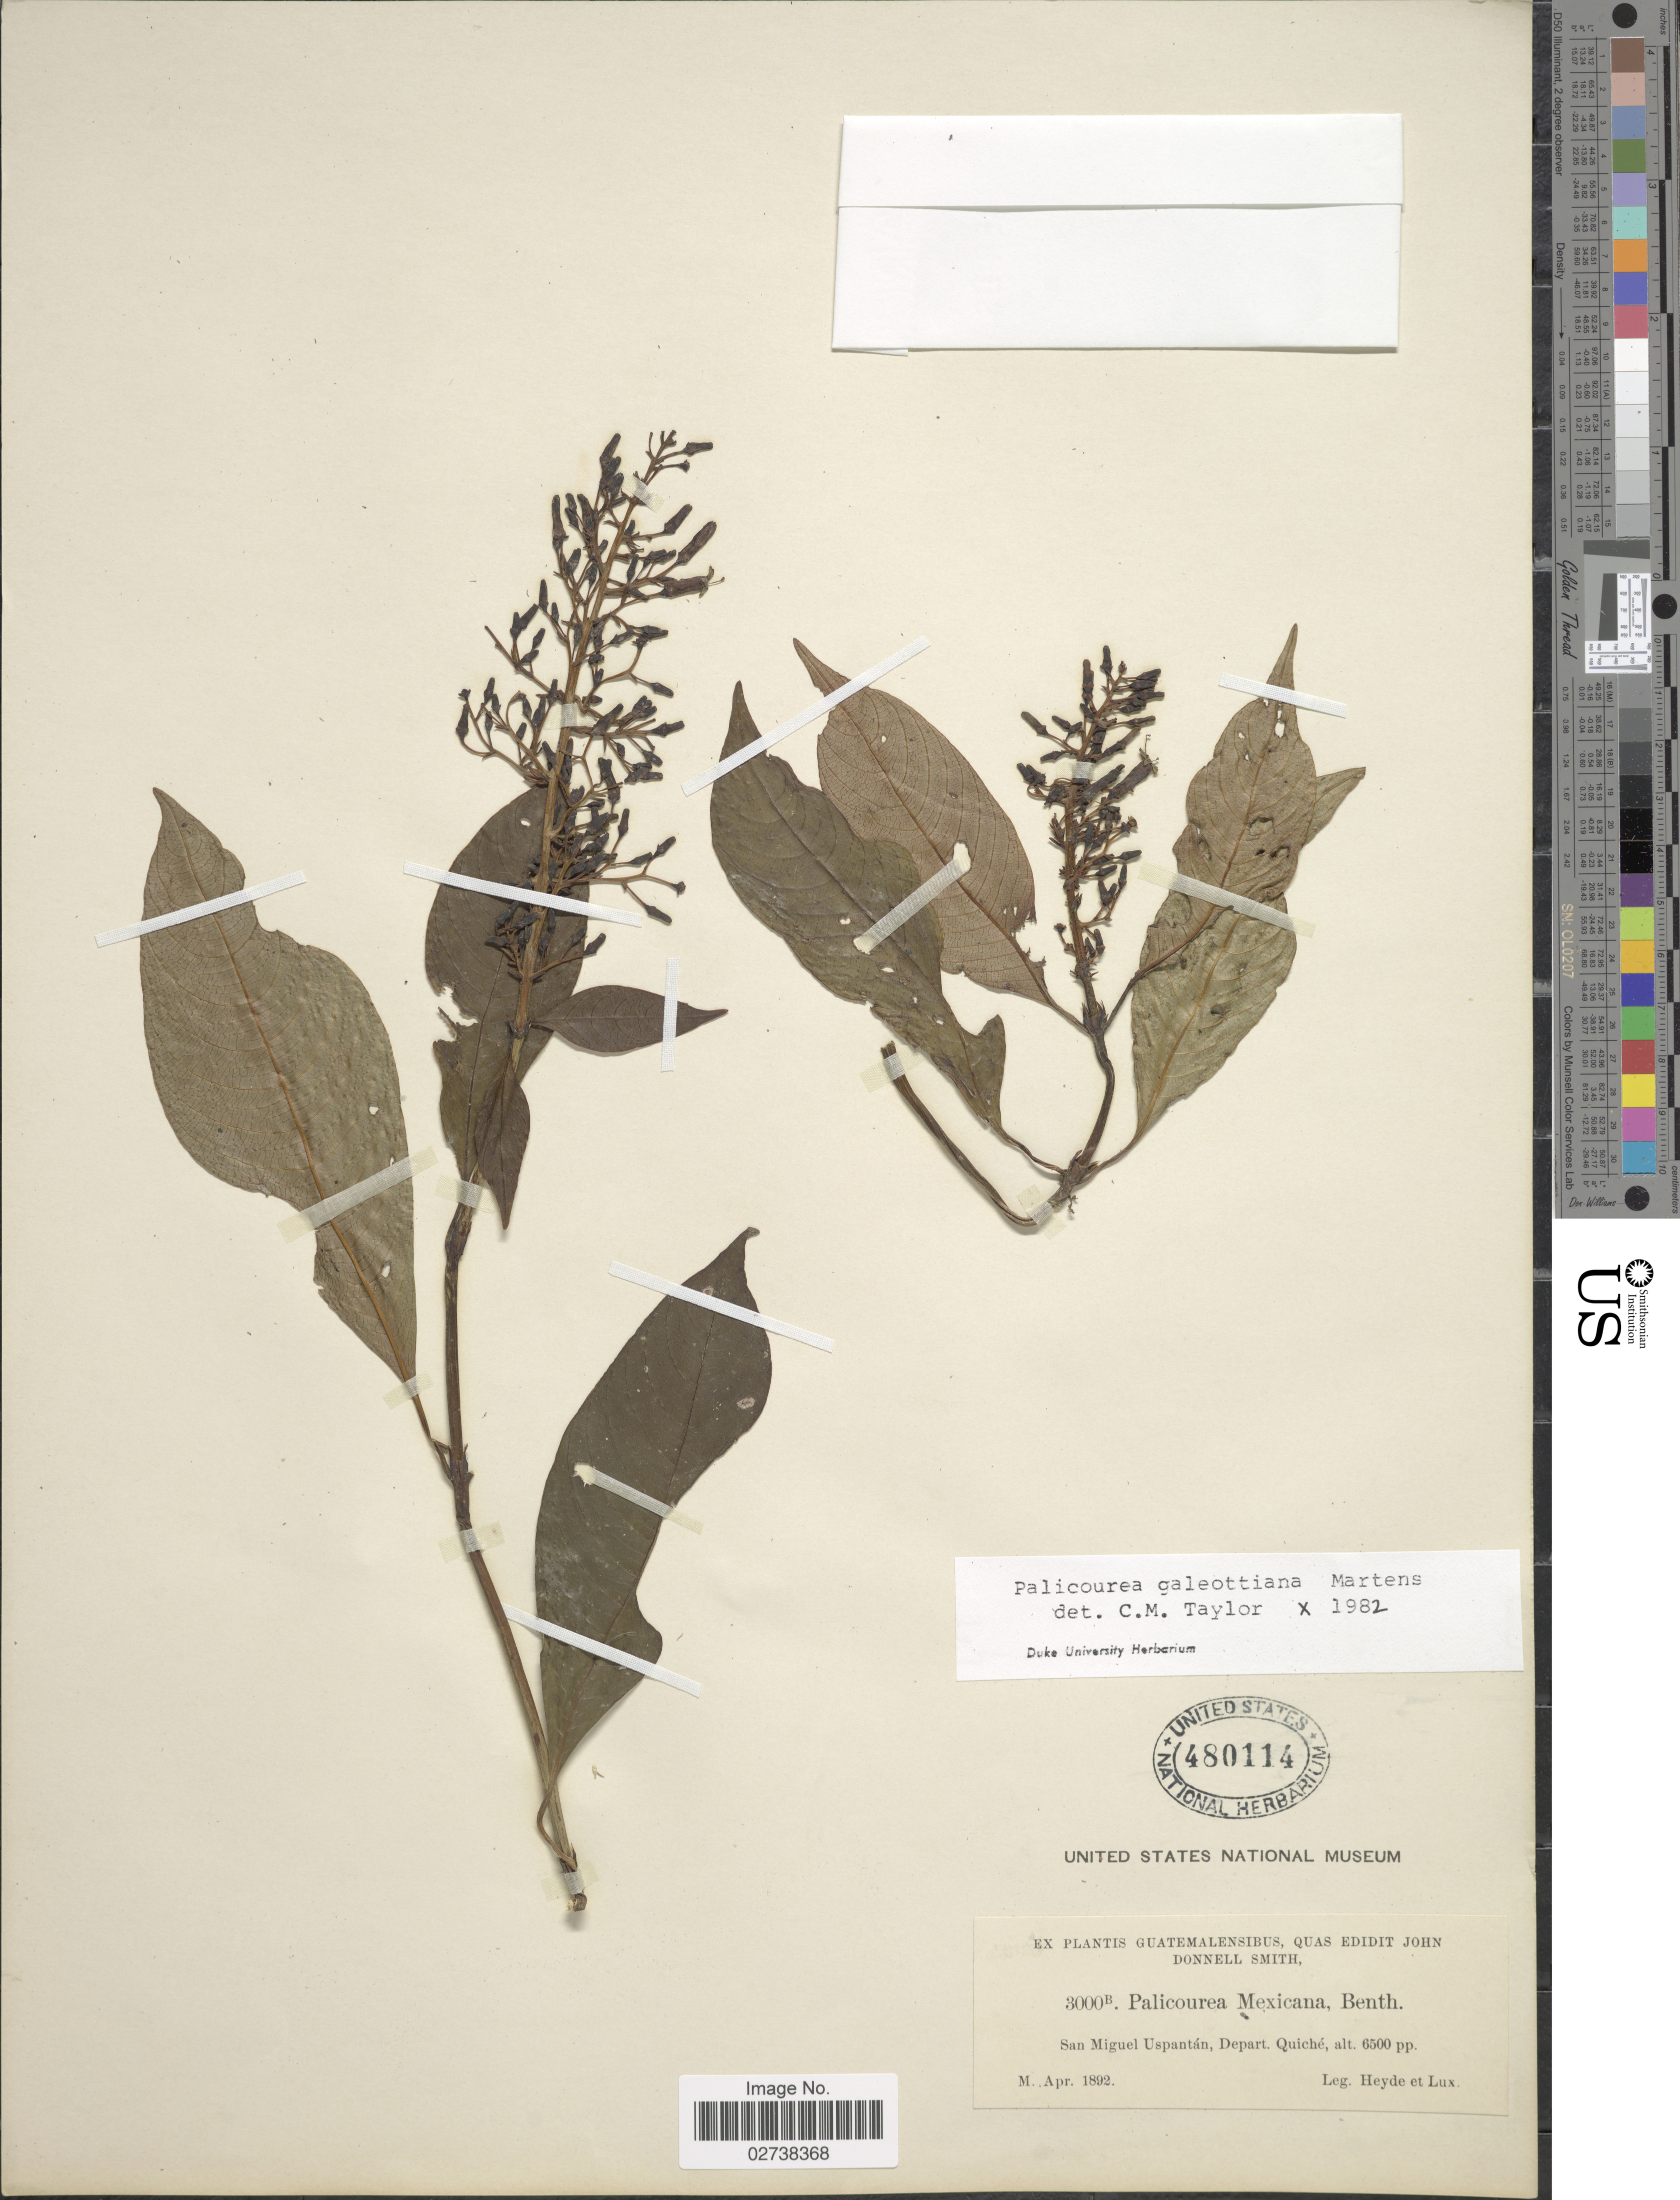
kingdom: Plantae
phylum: Tracheophyta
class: Magnoliopsida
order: Gentianales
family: Rubiaceae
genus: Palicourea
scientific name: Palicourea galeottiana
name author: M. Martens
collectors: Heyde & Lux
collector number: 3000B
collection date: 1892-04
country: Guatemala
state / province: El Quiché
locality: San Miguel Uspantan, Depart. Quiche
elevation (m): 1981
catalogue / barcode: US 480114